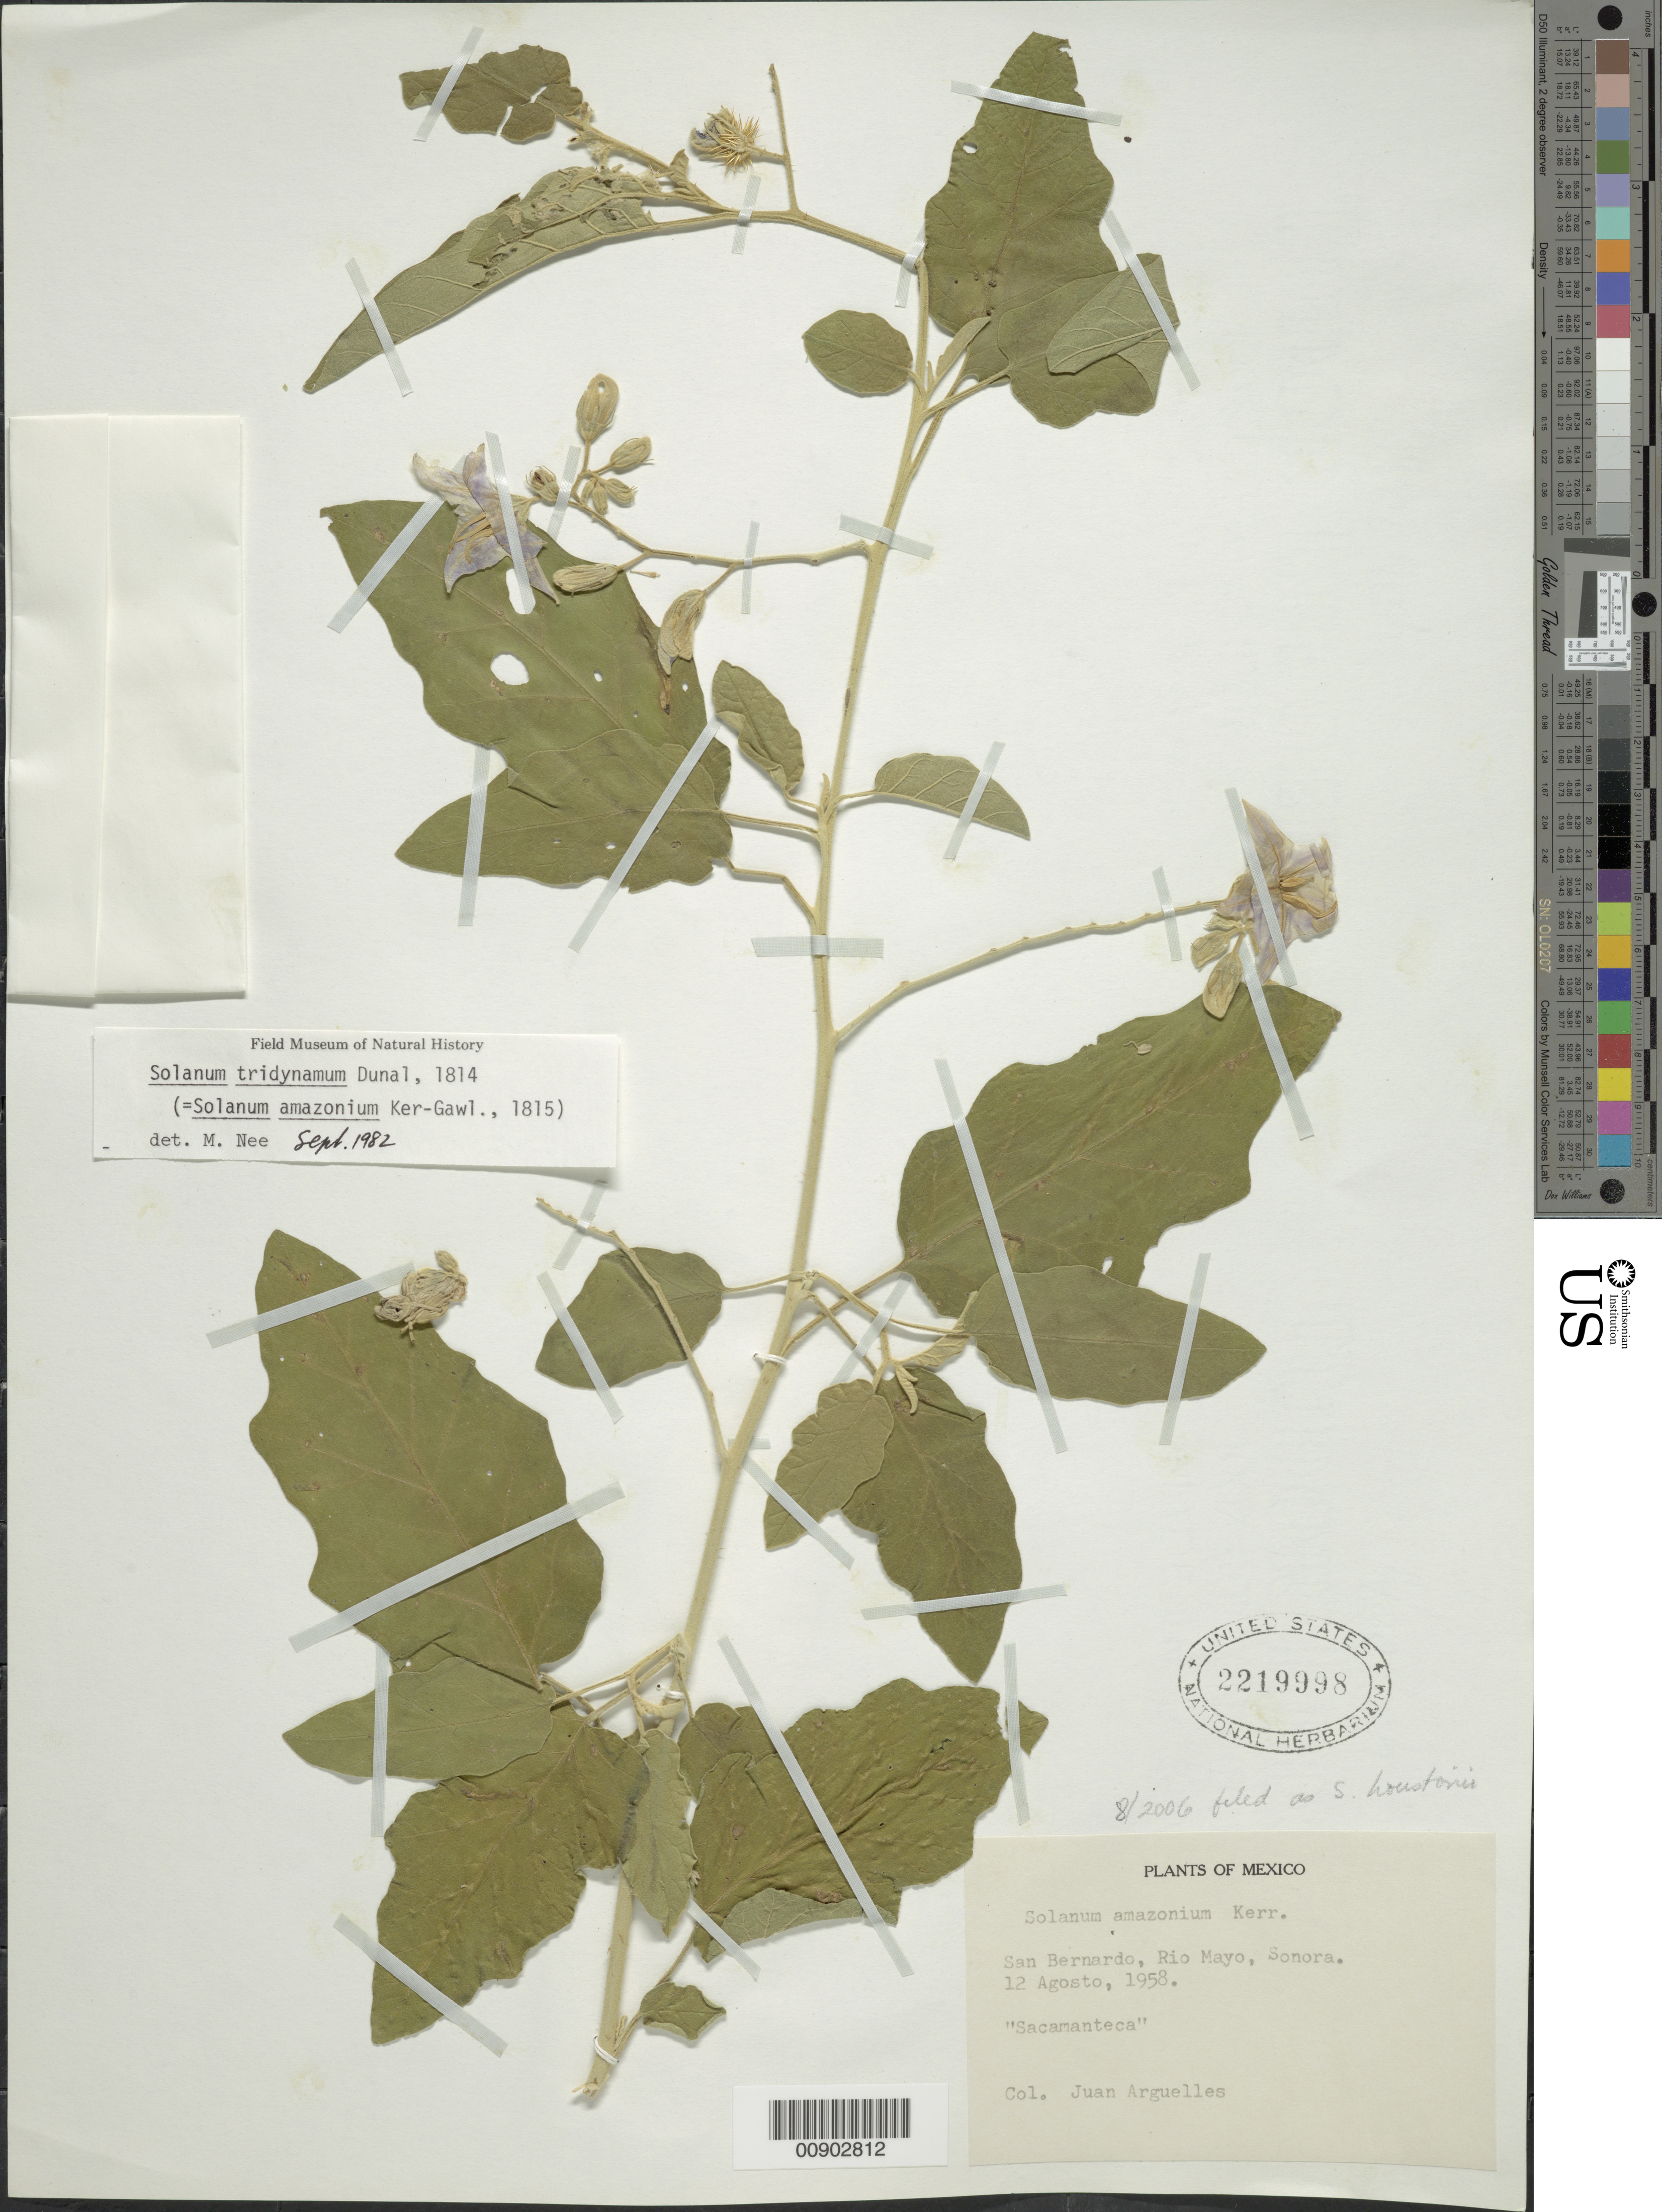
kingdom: Plantae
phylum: Tracheophyta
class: Magnoliopsida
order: Solanales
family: Solanaceae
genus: Solanum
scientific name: Solanum houstonii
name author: Dunal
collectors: J. Arguelles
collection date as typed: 12 Aug 1958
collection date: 1958-08-12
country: Mexico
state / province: Sonora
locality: San Bernardo, Río Mayo, Sonora.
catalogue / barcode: US 2219998